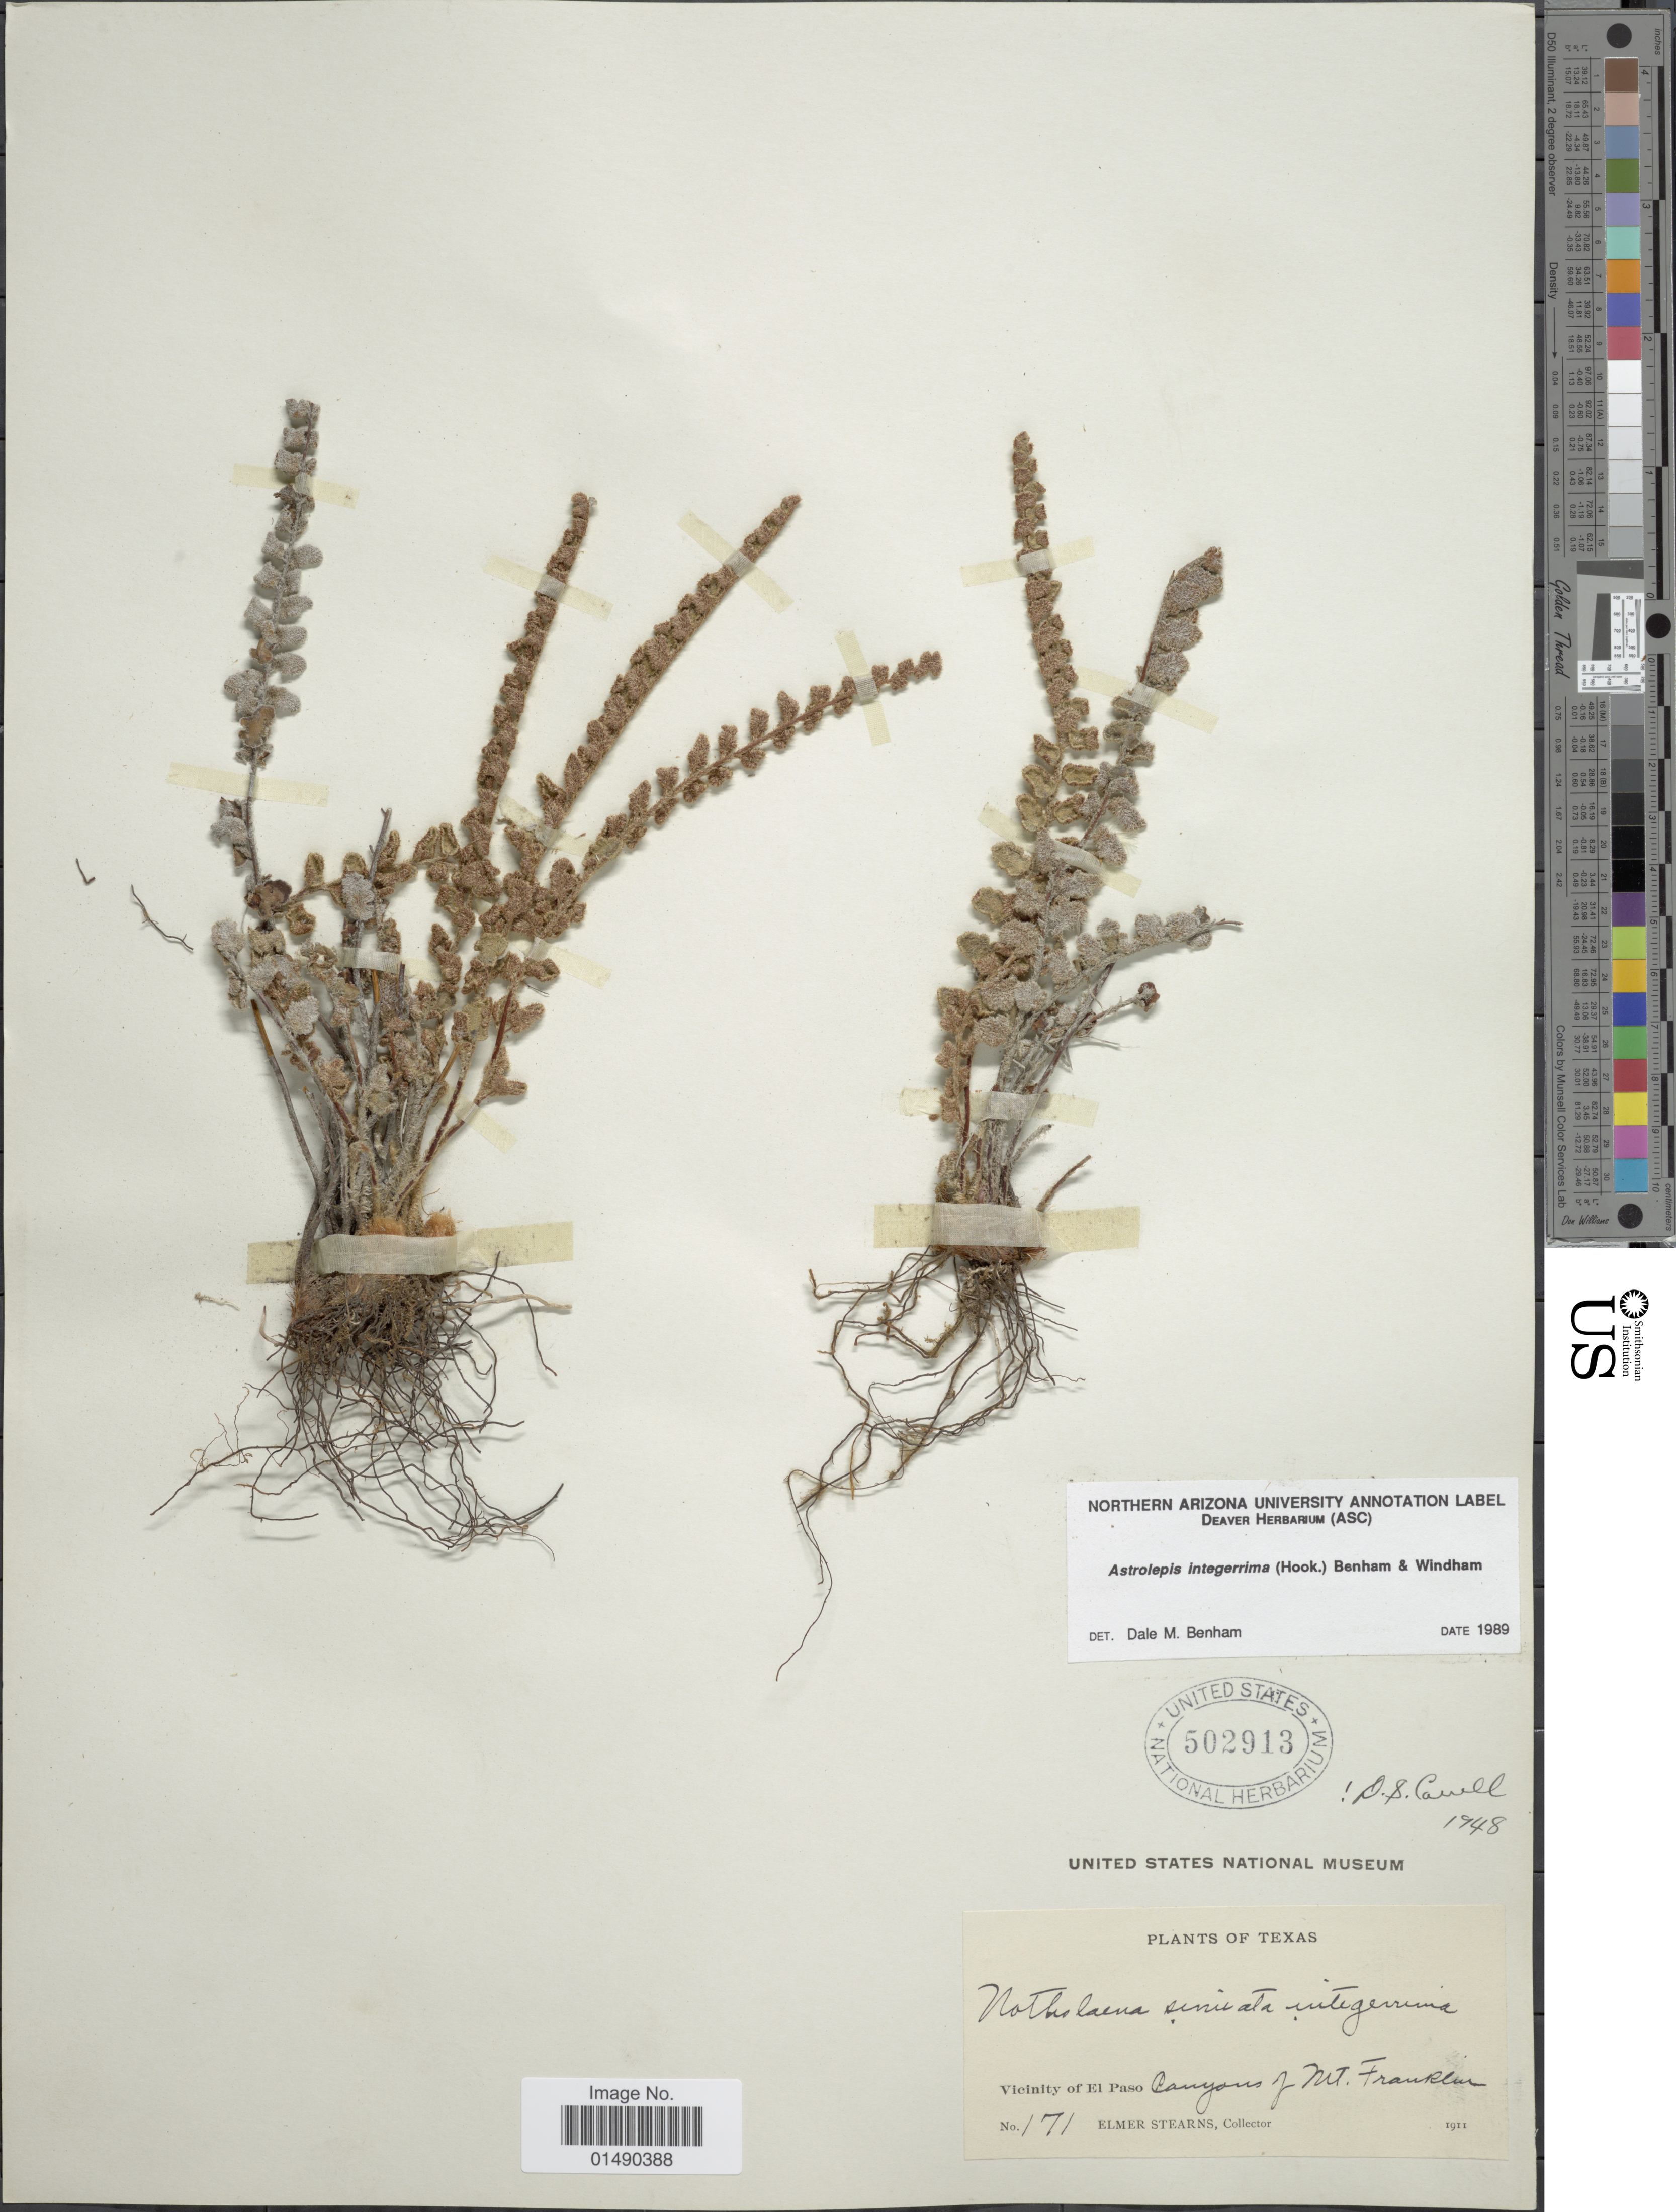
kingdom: Plantae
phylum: Tracheophyta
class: Polypodiopsida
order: Polypodiales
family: Pteridaceae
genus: Astrolepis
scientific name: Astrolepis integerrima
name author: (Hook.) D.M. Benham & Windham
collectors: E. Stearns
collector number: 171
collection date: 1911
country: United States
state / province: Texas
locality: Vicinity of El Paso, Canyons of Mt. Franklin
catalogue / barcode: US 502913